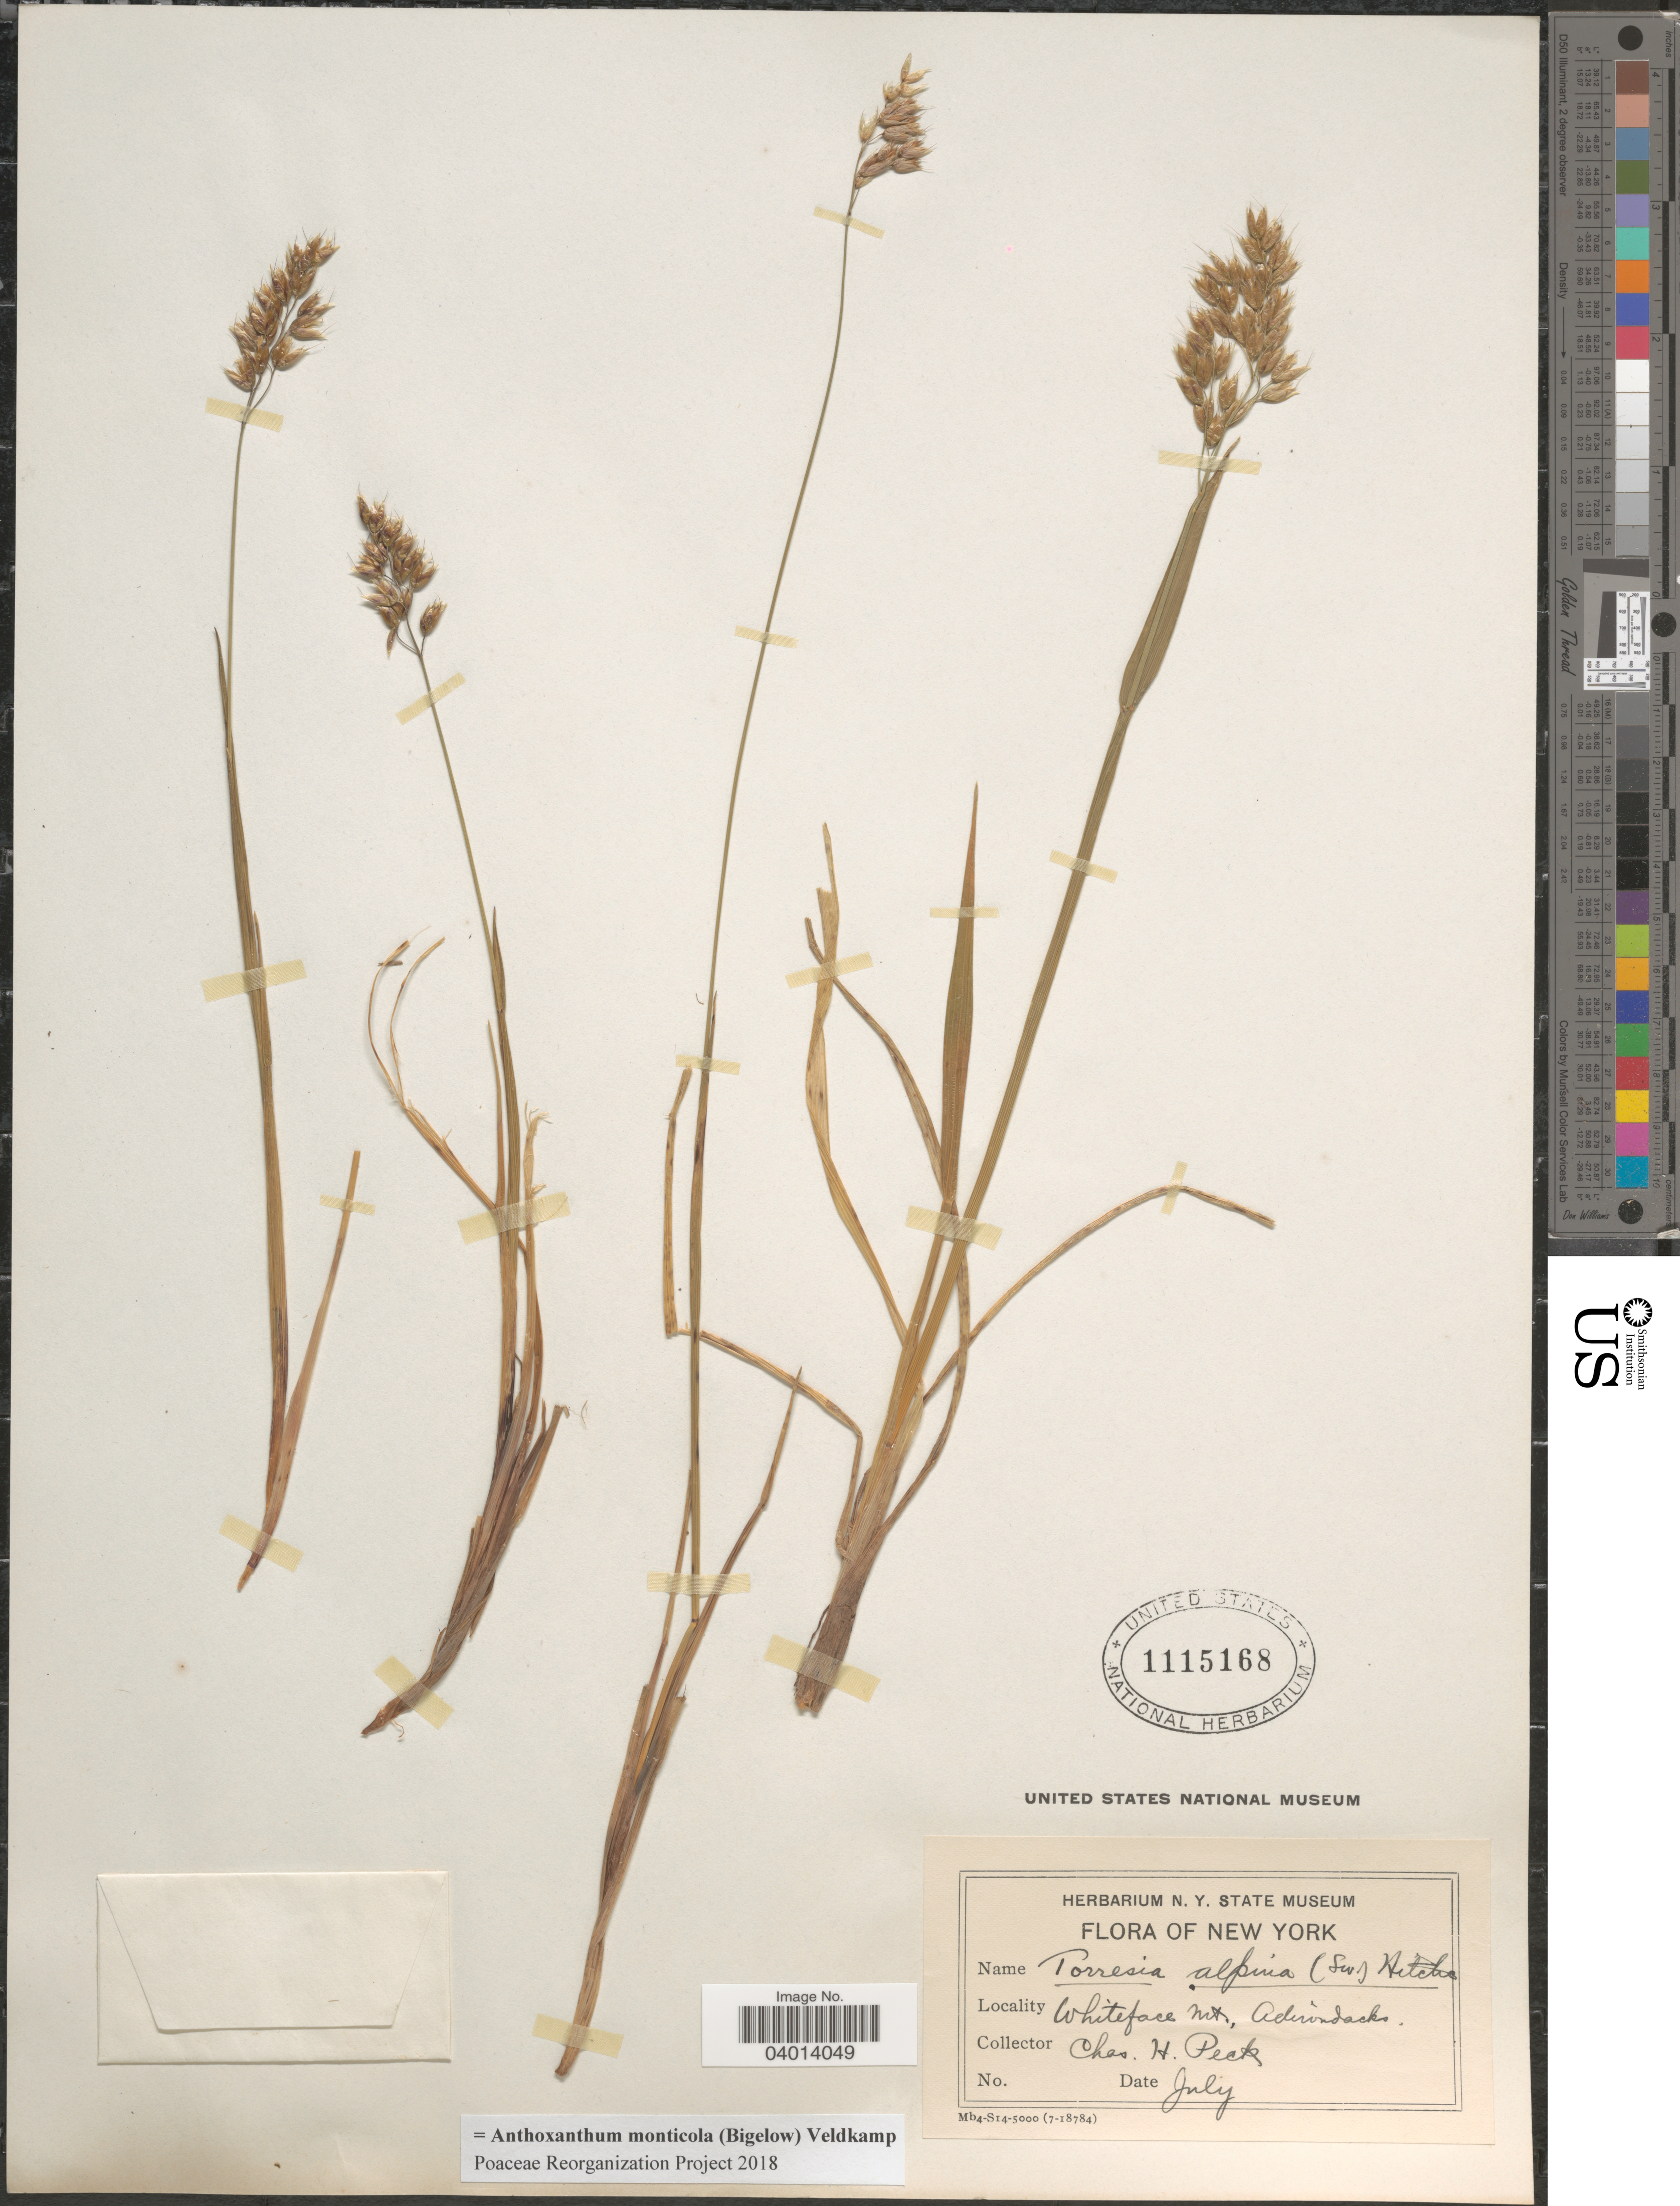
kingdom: Plantae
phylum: Tracheophyta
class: Liliopsida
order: Poales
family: Poaceae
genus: Anthoxanthum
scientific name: Anthoxanthum monticola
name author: (Bigelow) Veldkamp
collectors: C. H. Peck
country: United States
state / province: New York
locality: Whiteface Mt., Adirondacks.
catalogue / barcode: US 1115168